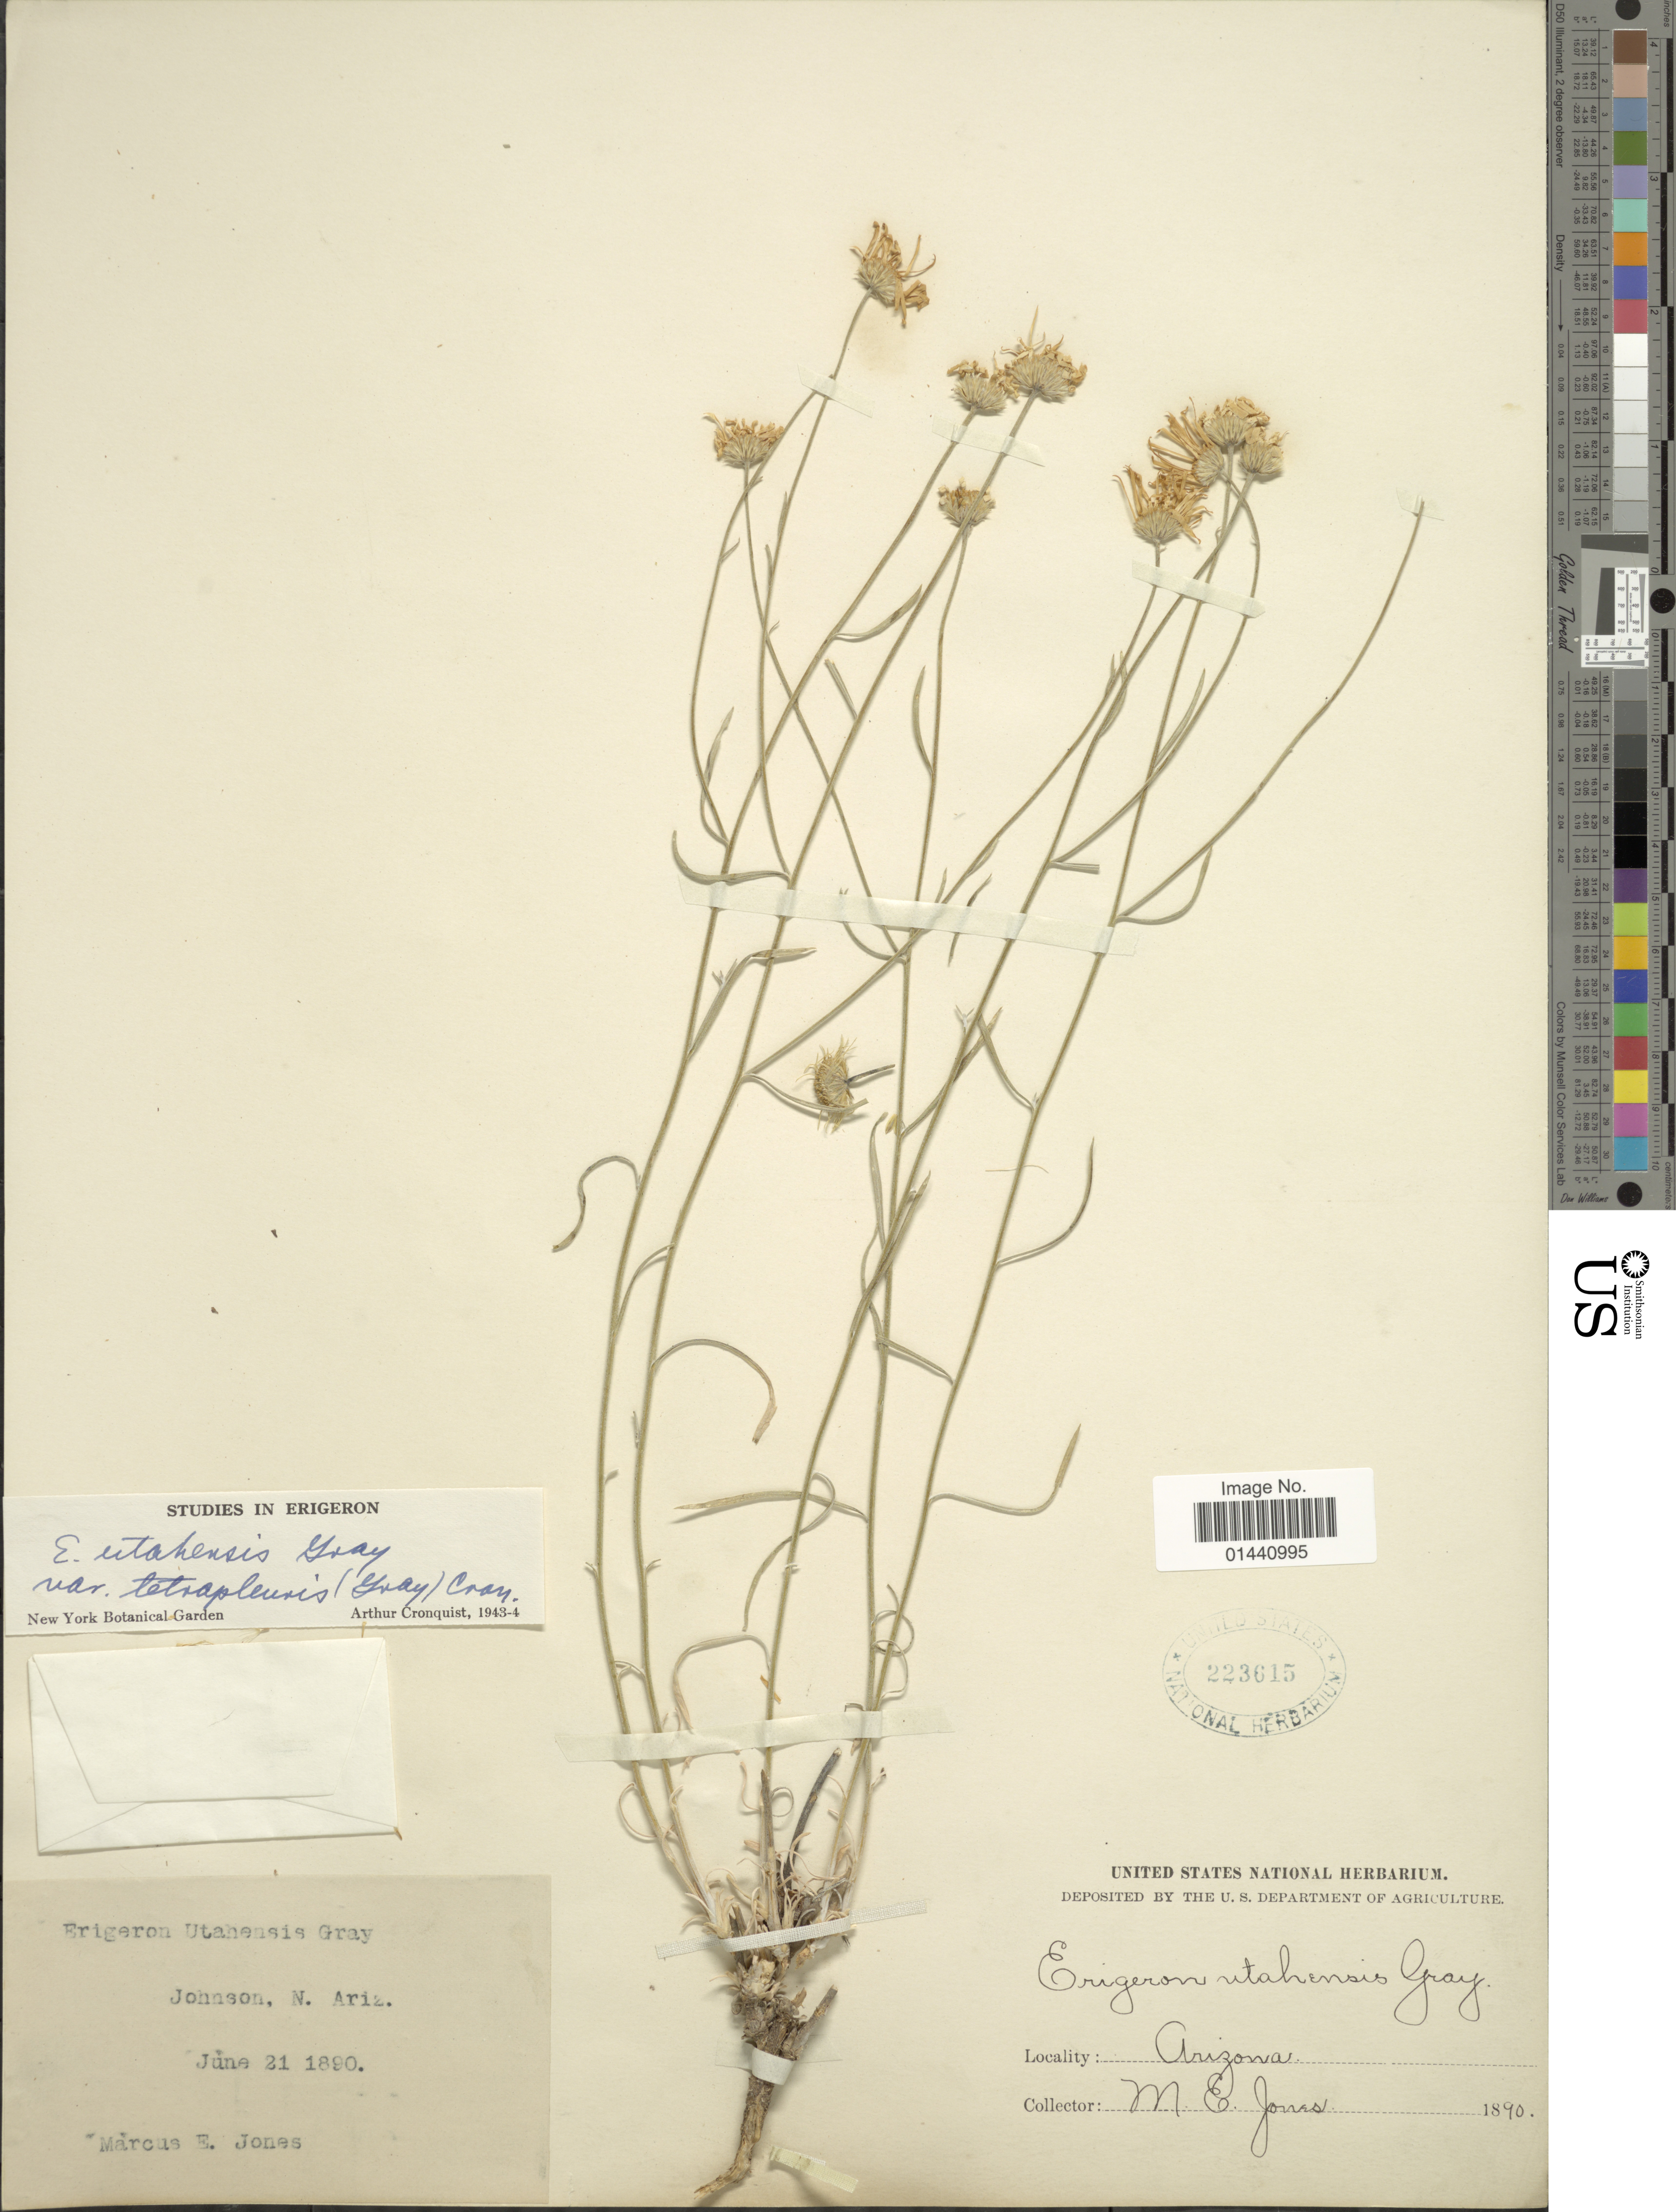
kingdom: Plantae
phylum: Tracheophyta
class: Magnoliopsida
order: Asterales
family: Asteraceae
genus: Erigeron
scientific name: Erigeron utahensis var. tetrapleuris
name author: (A. Gray) Cronq.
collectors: M. E. Jones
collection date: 1890-06-21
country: United States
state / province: Arizona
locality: Johnson, N. Arizona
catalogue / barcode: US 223615